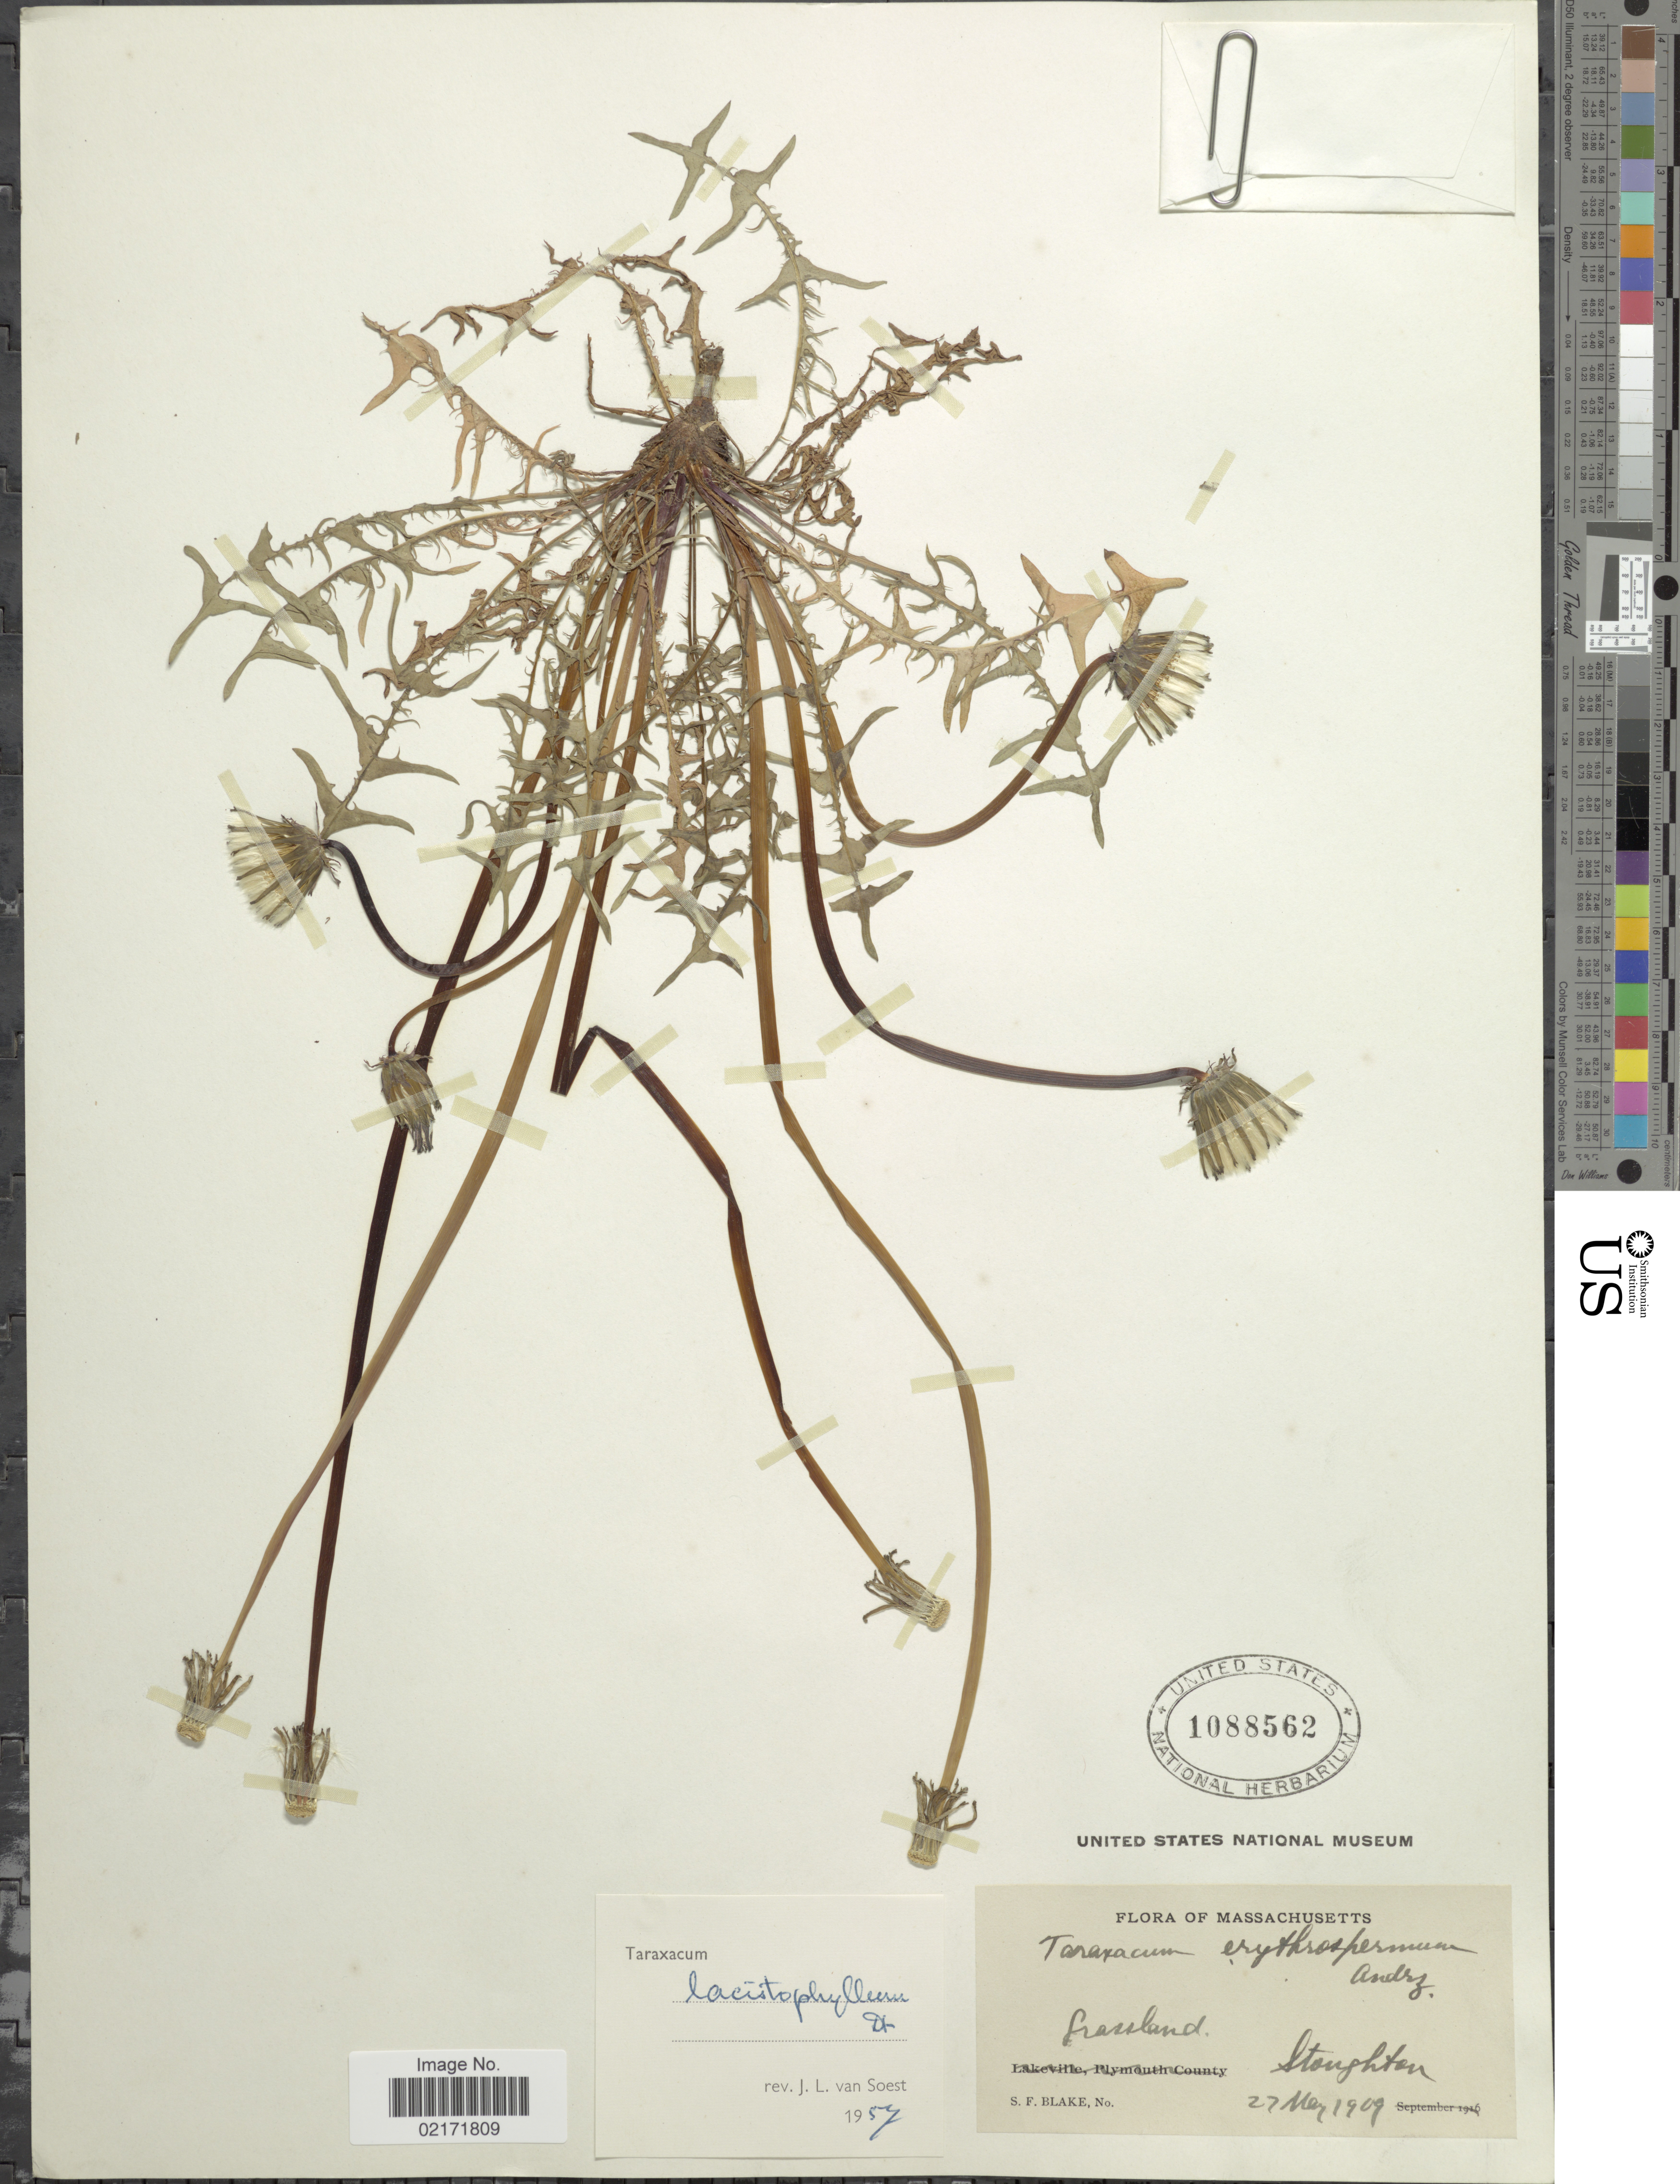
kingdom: Plantae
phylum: Tracheophyta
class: Magnoliopsida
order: Asterales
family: Asteraceae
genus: Taraxacum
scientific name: Taraxacum lacistophyllum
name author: (Dahlst.) Raunk.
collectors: S. Blake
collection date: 1909-05-27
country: United States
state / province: Massachusetts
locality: Grassland, Stoughton.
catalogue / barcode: US 1088562